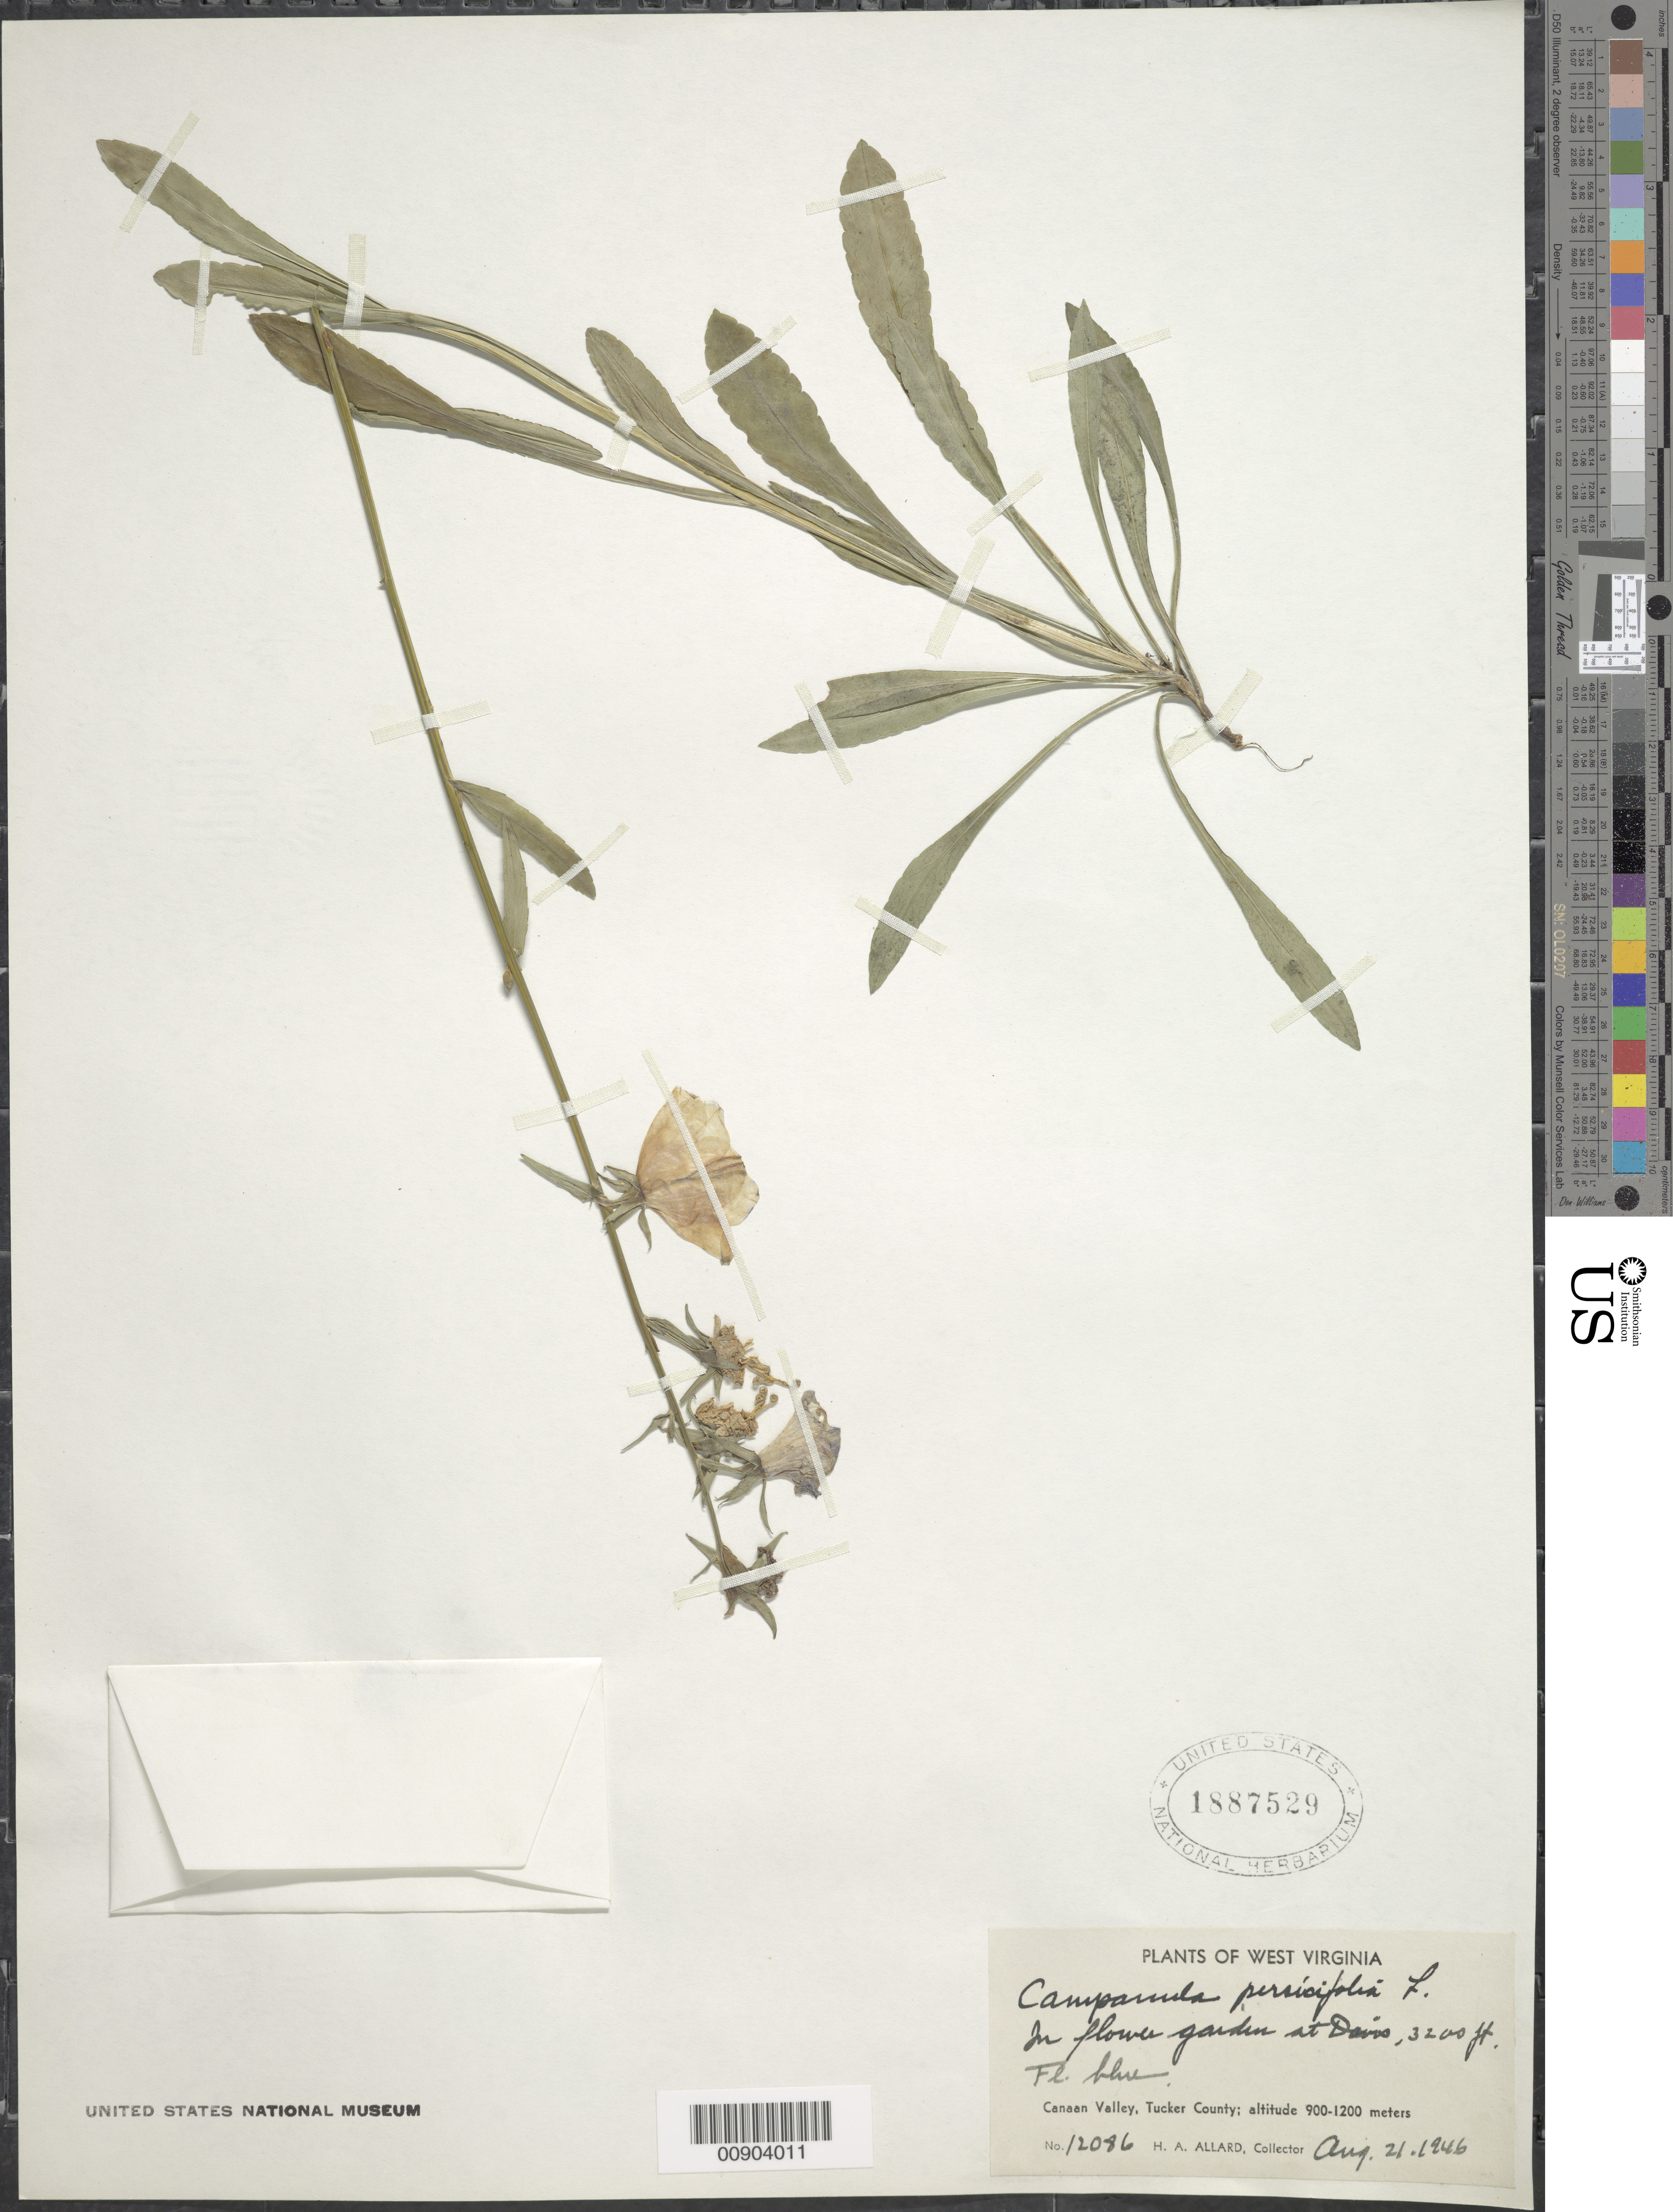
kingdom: Plantae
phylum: Tracheophyta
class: Magnoliopsida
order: Asterales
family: Campanulaceae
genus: Campanula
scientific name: Campanula persicifolia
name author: L.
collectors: H. A. Allard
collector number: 12086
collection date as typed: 21 Aug 1946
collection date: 1946-08-21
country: United States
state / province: West Virginia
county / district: Tucker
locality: Cannan valley, at Davis.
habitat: In flower garden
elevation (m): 975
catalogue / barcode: US 1887529